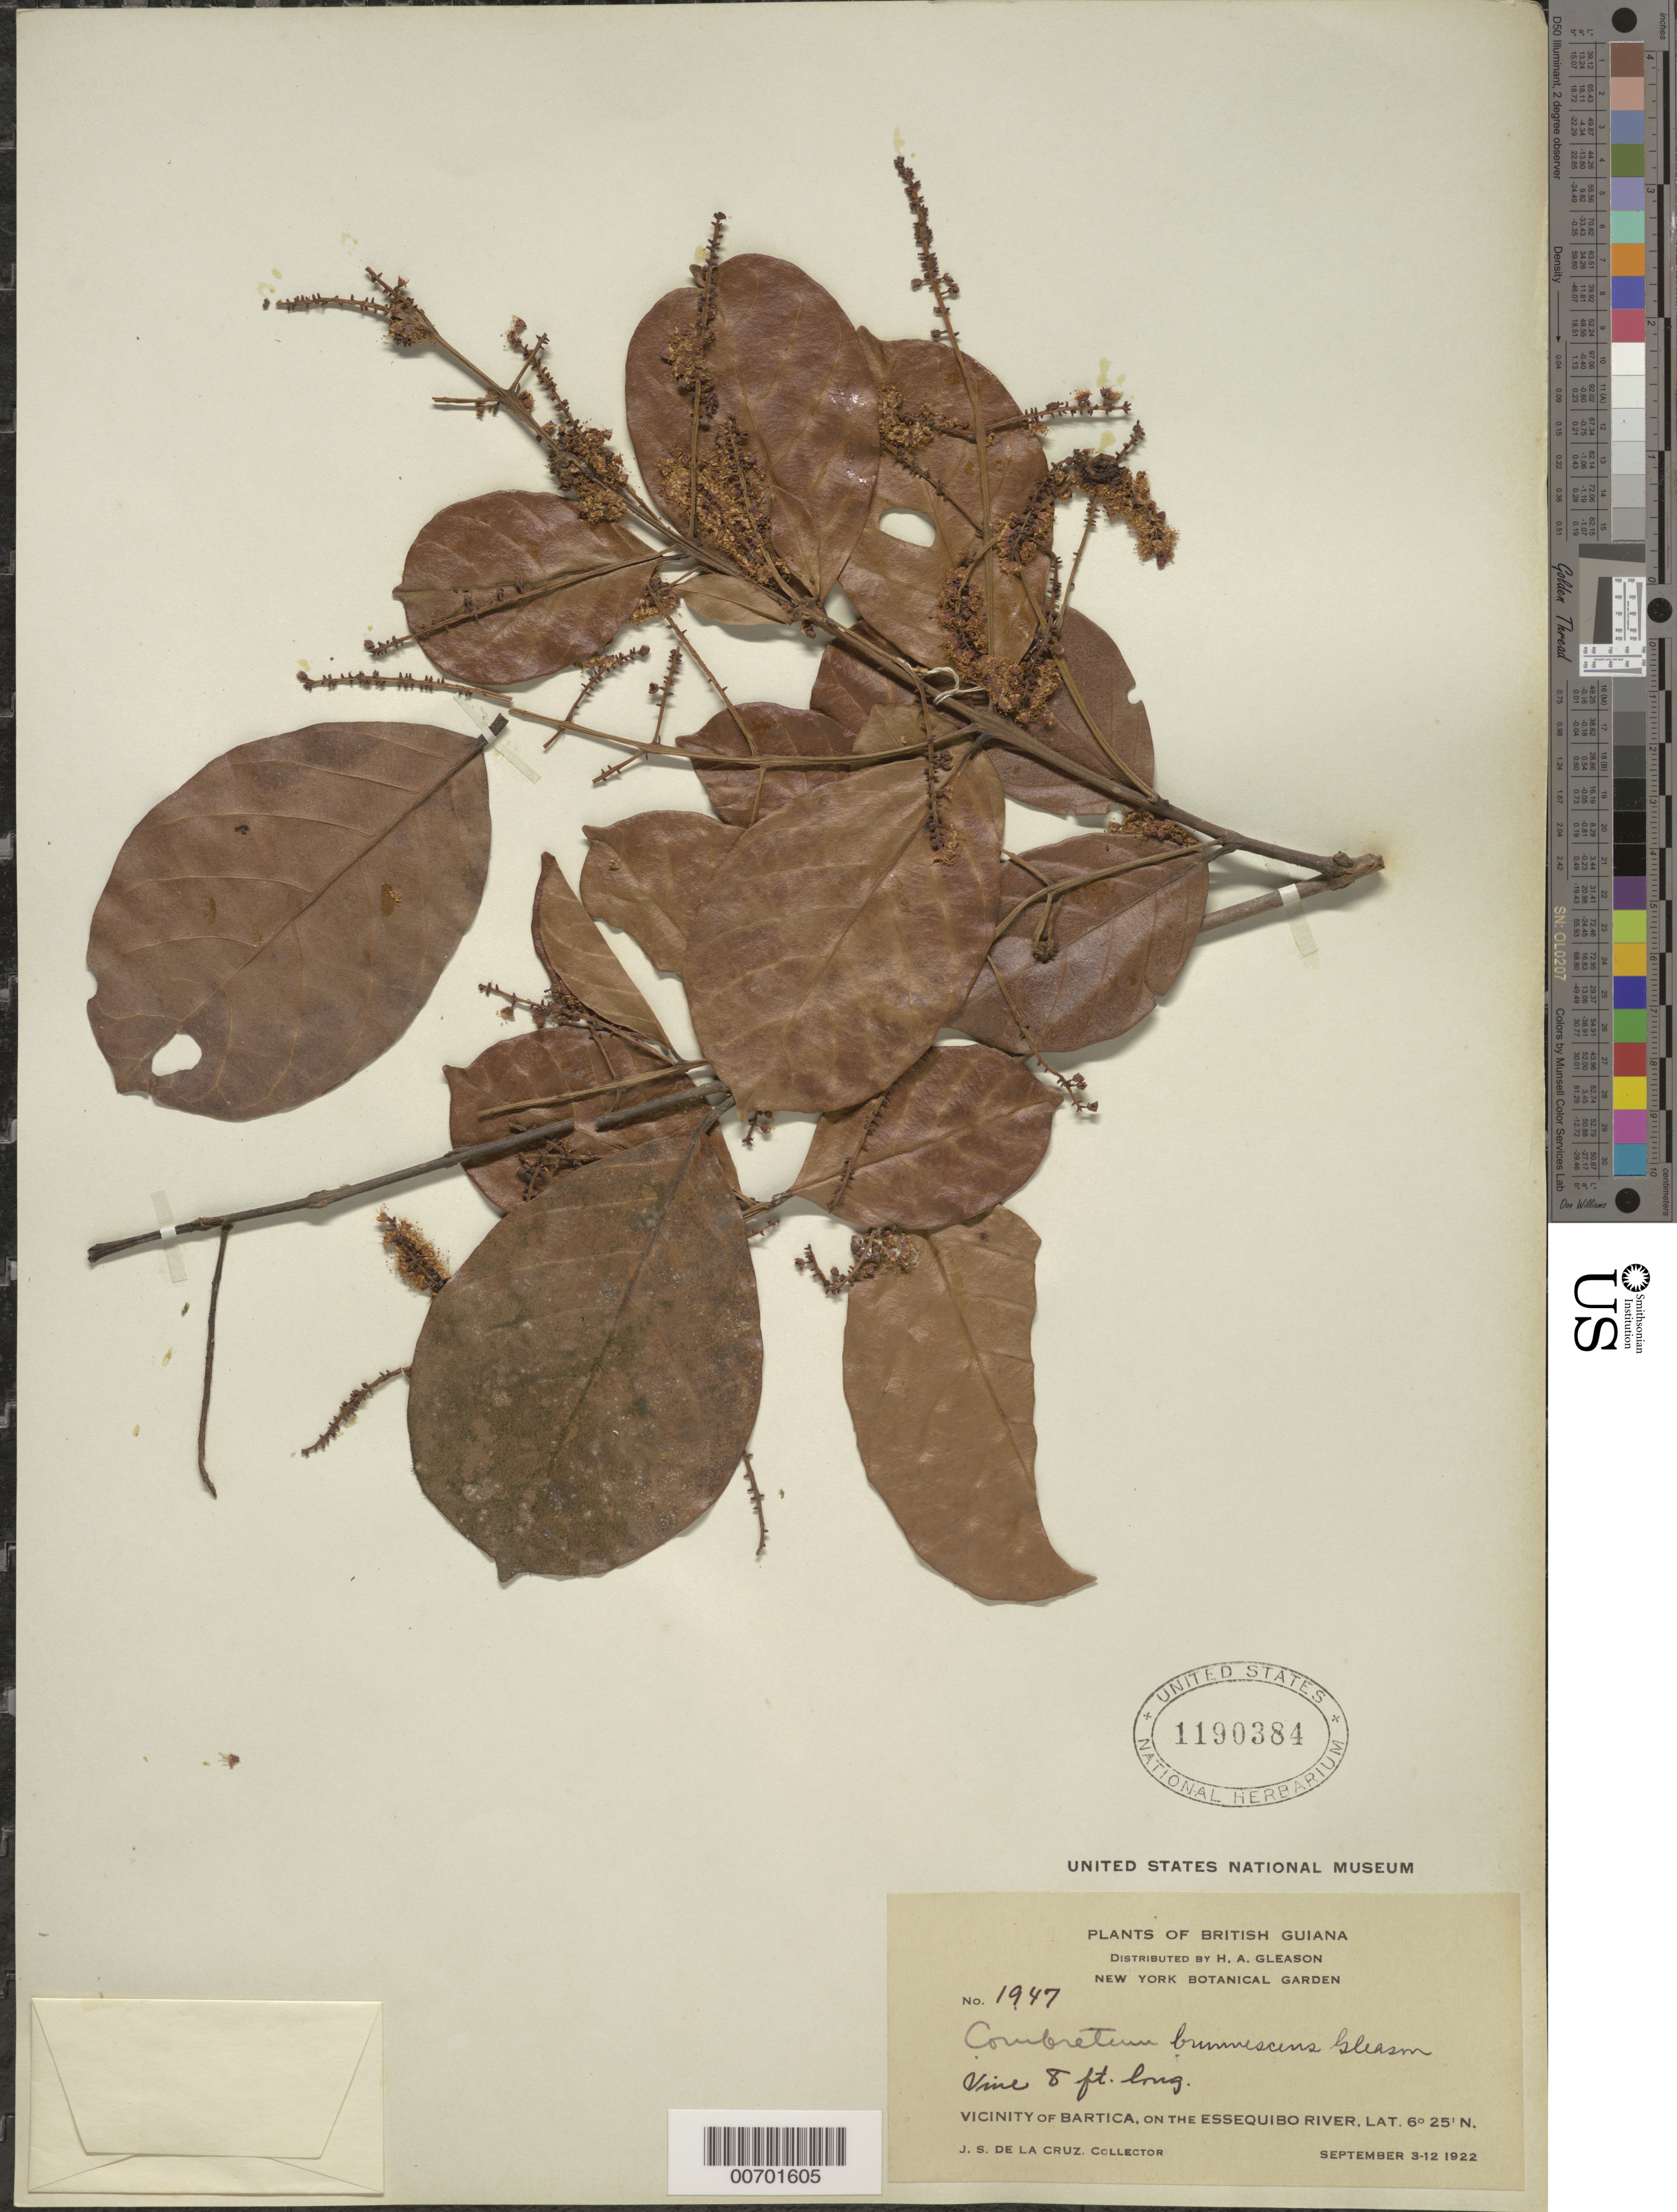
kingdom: Plantae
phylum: Tracheophyta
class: Magnoliopsida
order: Myrtales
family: Combretaceae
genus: Combretum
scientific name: Combretum brunnescens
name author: Gleason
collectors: J. S. de la Cruz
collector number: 1947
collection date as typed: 3-Sep-22 to 12-Sep-22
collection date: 1922-09-03/1922-09-12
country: Guyana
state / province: Cuyuni-Mazaruni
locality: Bartica, vic., on the Essequibo River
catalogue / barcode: US 1190384